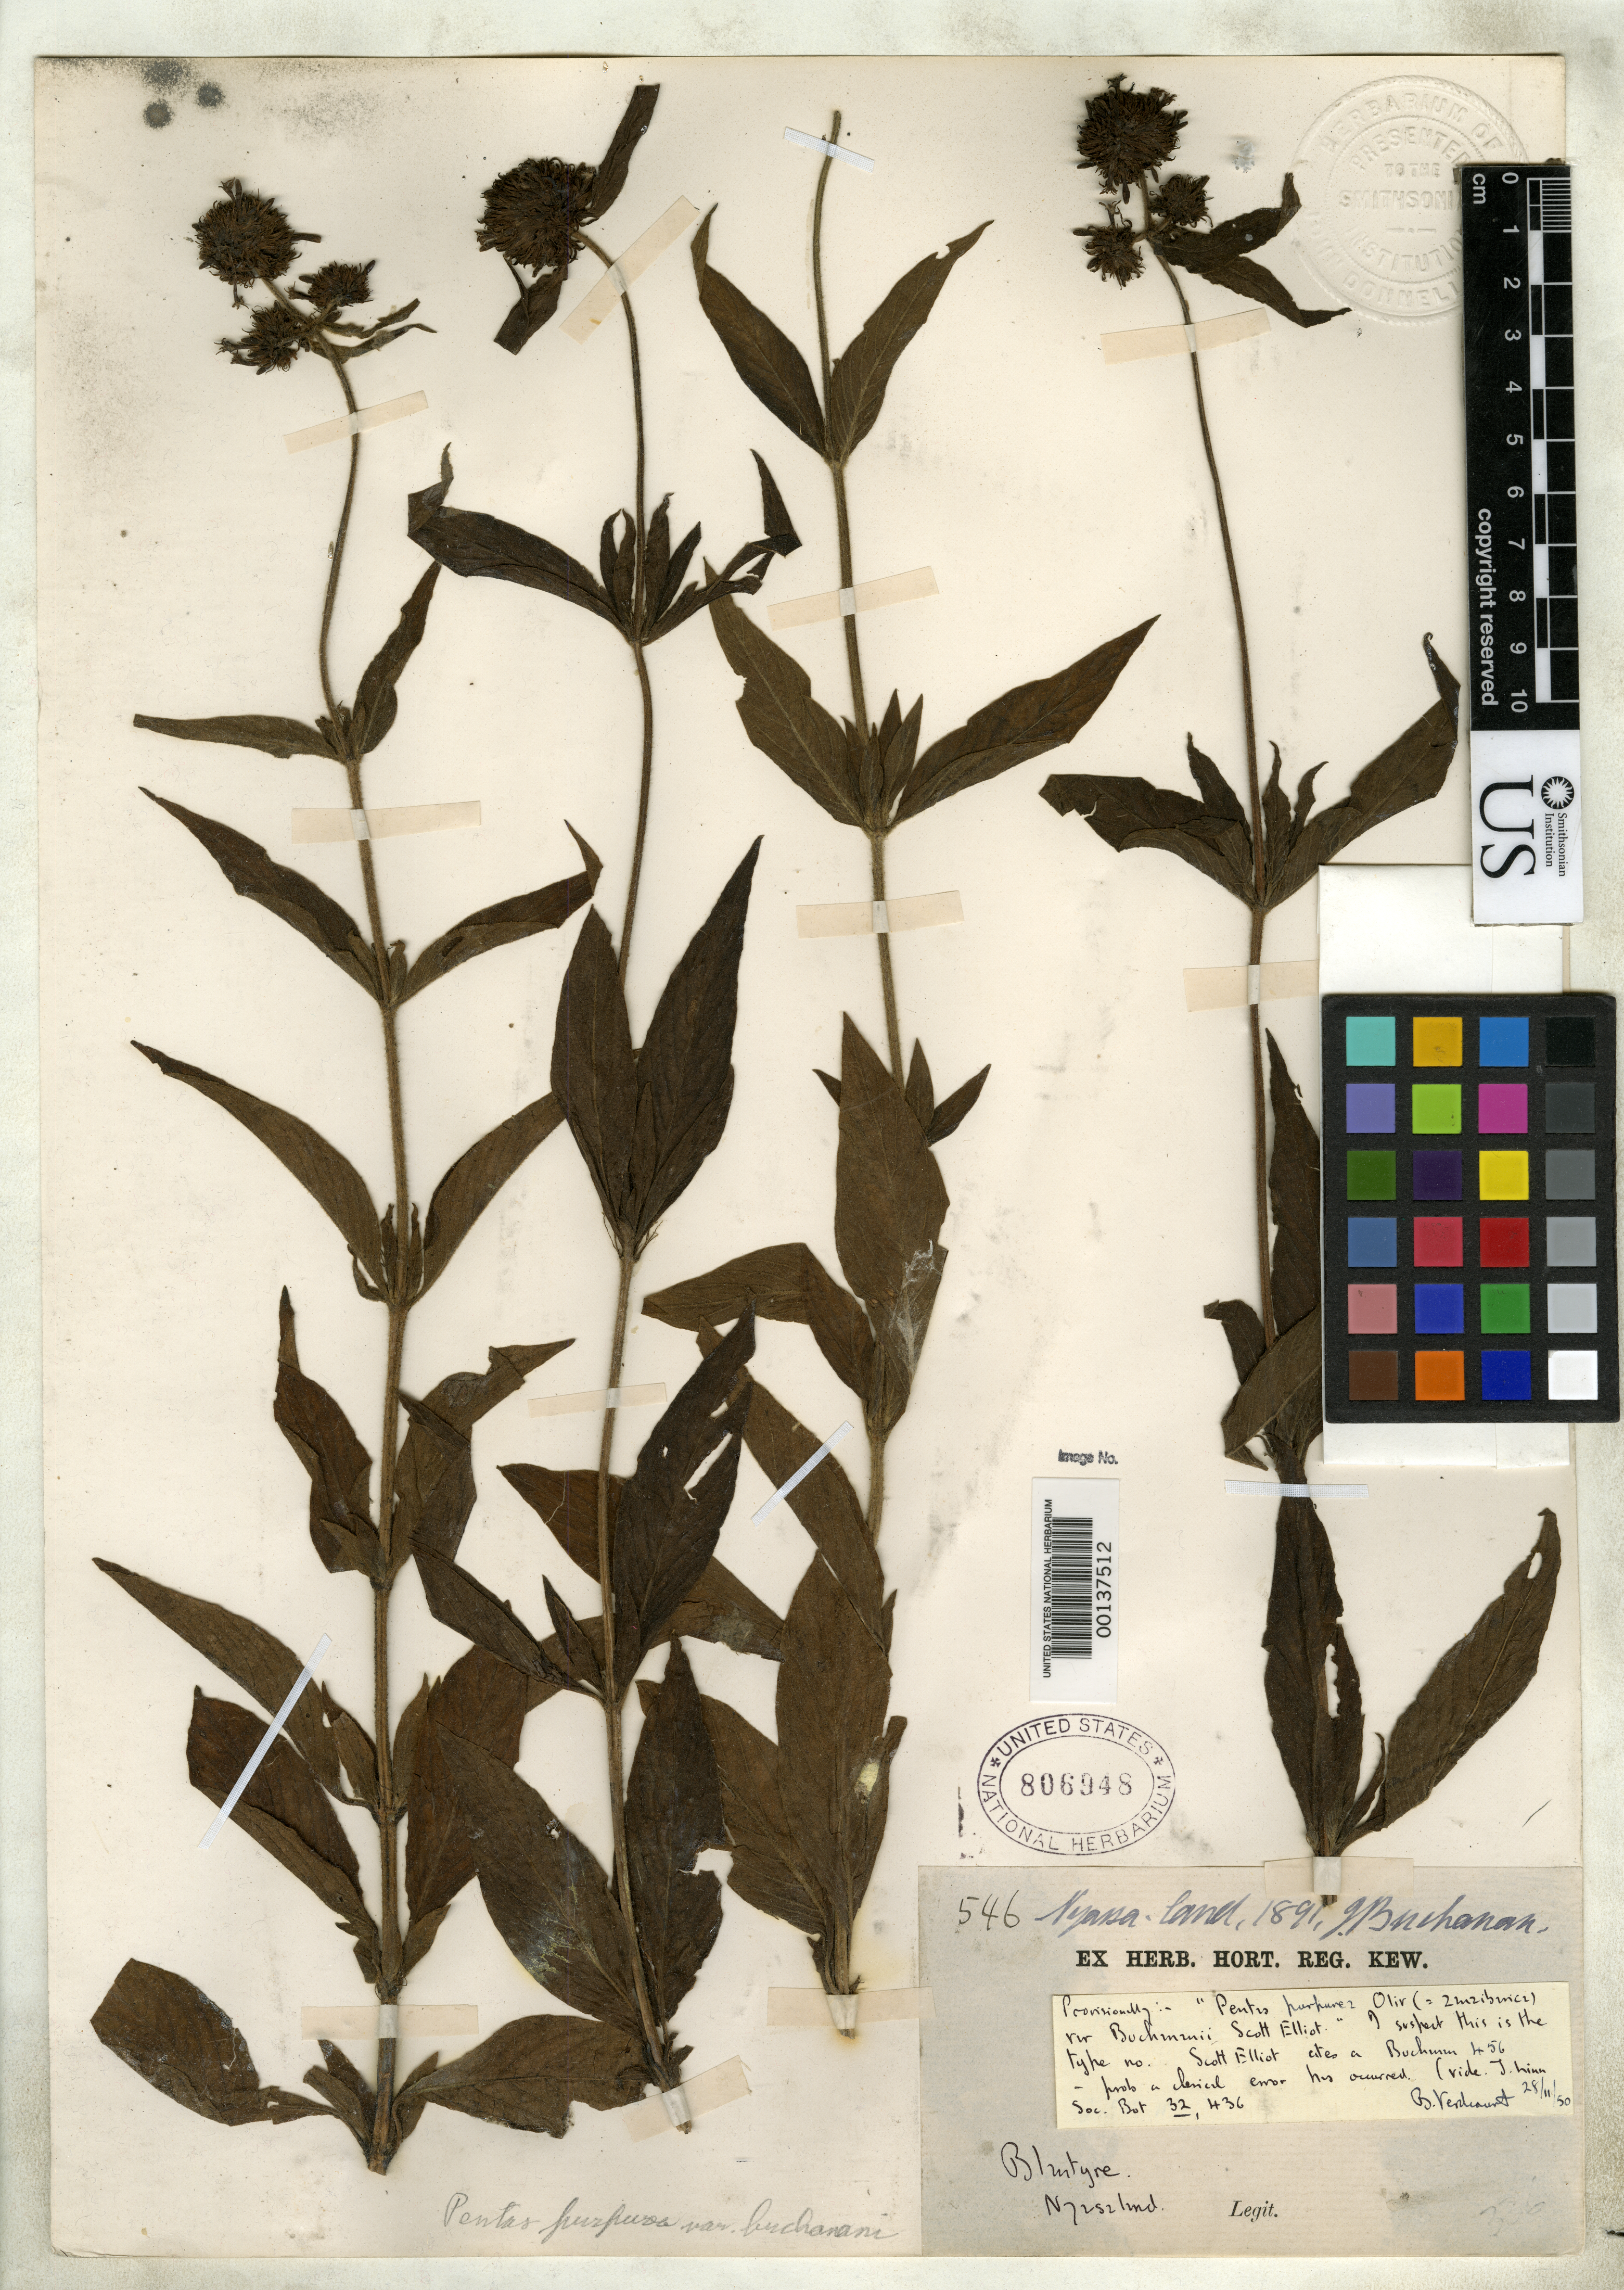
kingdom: Plantae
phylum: Tracheophyta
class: Magnoliopsida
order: Gentianales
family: Rubiaceae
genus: Pentas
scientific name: Pentas purpurea var. buchanani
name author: Scott Elliot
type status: Type Fragment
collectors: J. Buchanan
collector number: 546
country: Malawi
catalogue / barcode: US 806948